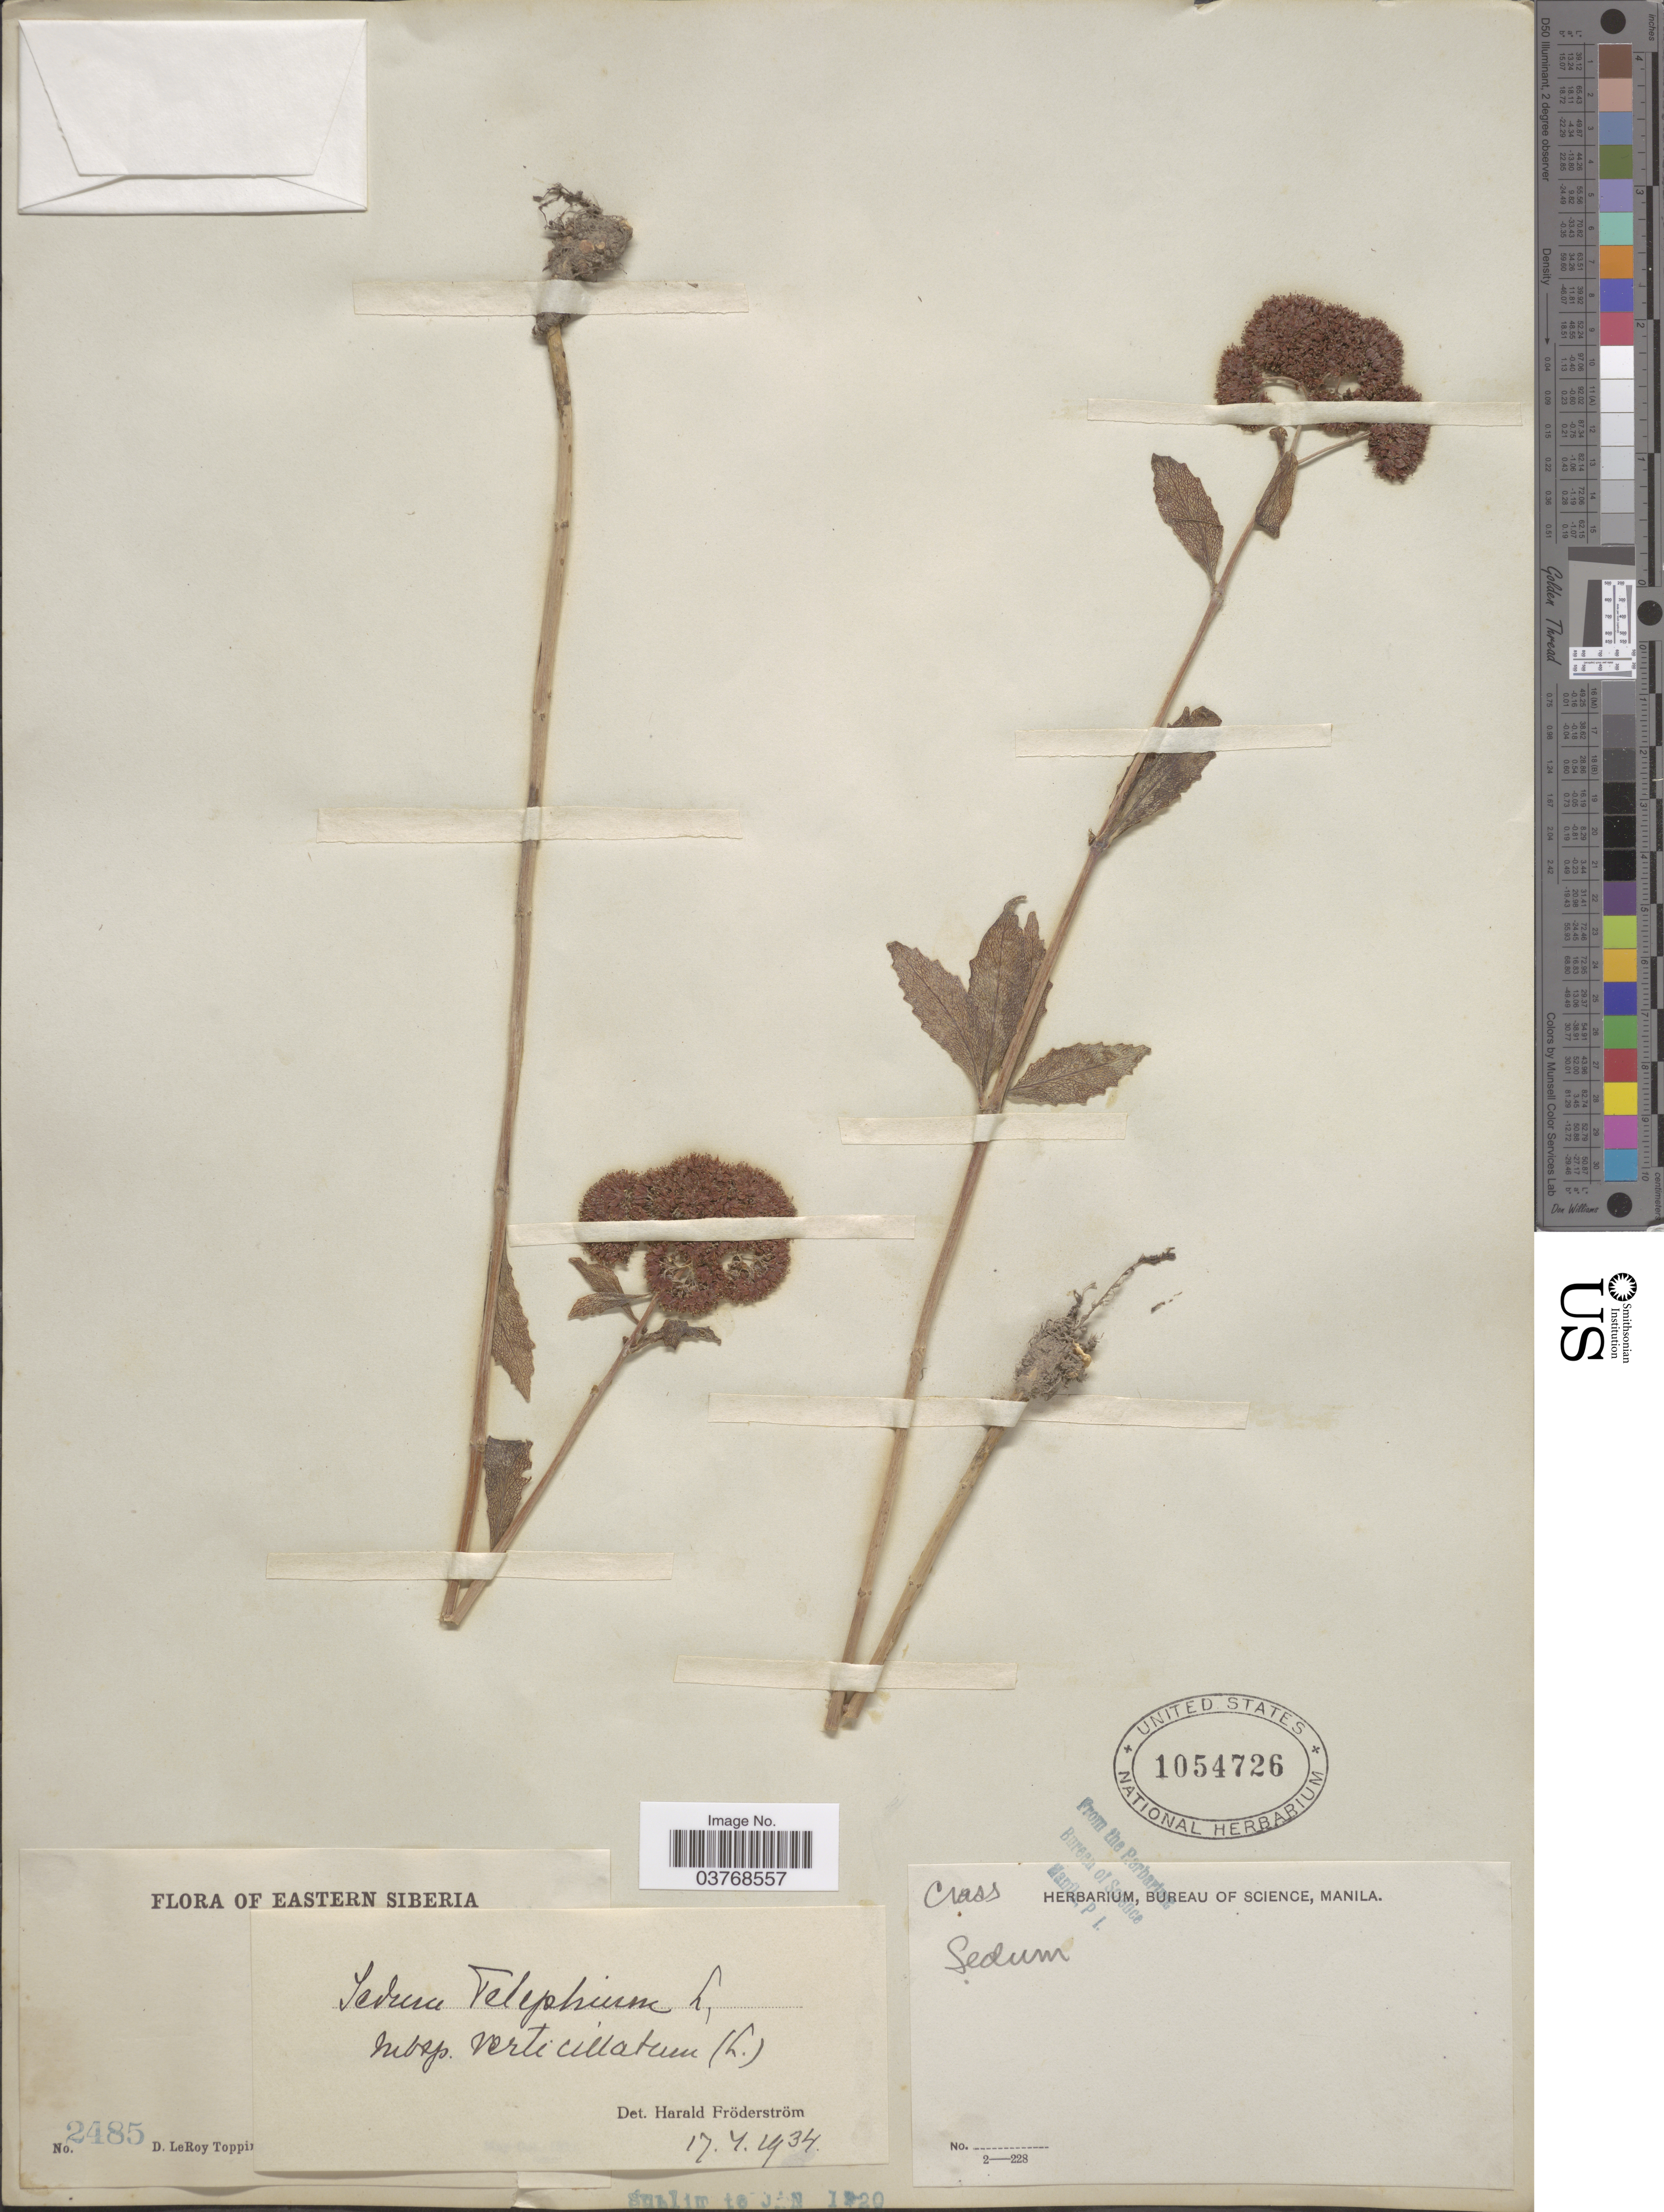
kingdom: Plantae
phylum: Tracheophyta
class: Magnoliopsida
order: Saxifragales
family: Crassulaceae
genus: Hylotelephium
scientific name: Hylotelephium verticillatum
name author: (L.) H. Ohba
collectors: D. L. Topping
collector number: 2485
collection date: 1919-05/1919-10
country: Russian Federation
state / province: Primorsky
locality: Eastern Siberia. Vladivostok and vicinity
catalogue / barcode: US 1054726